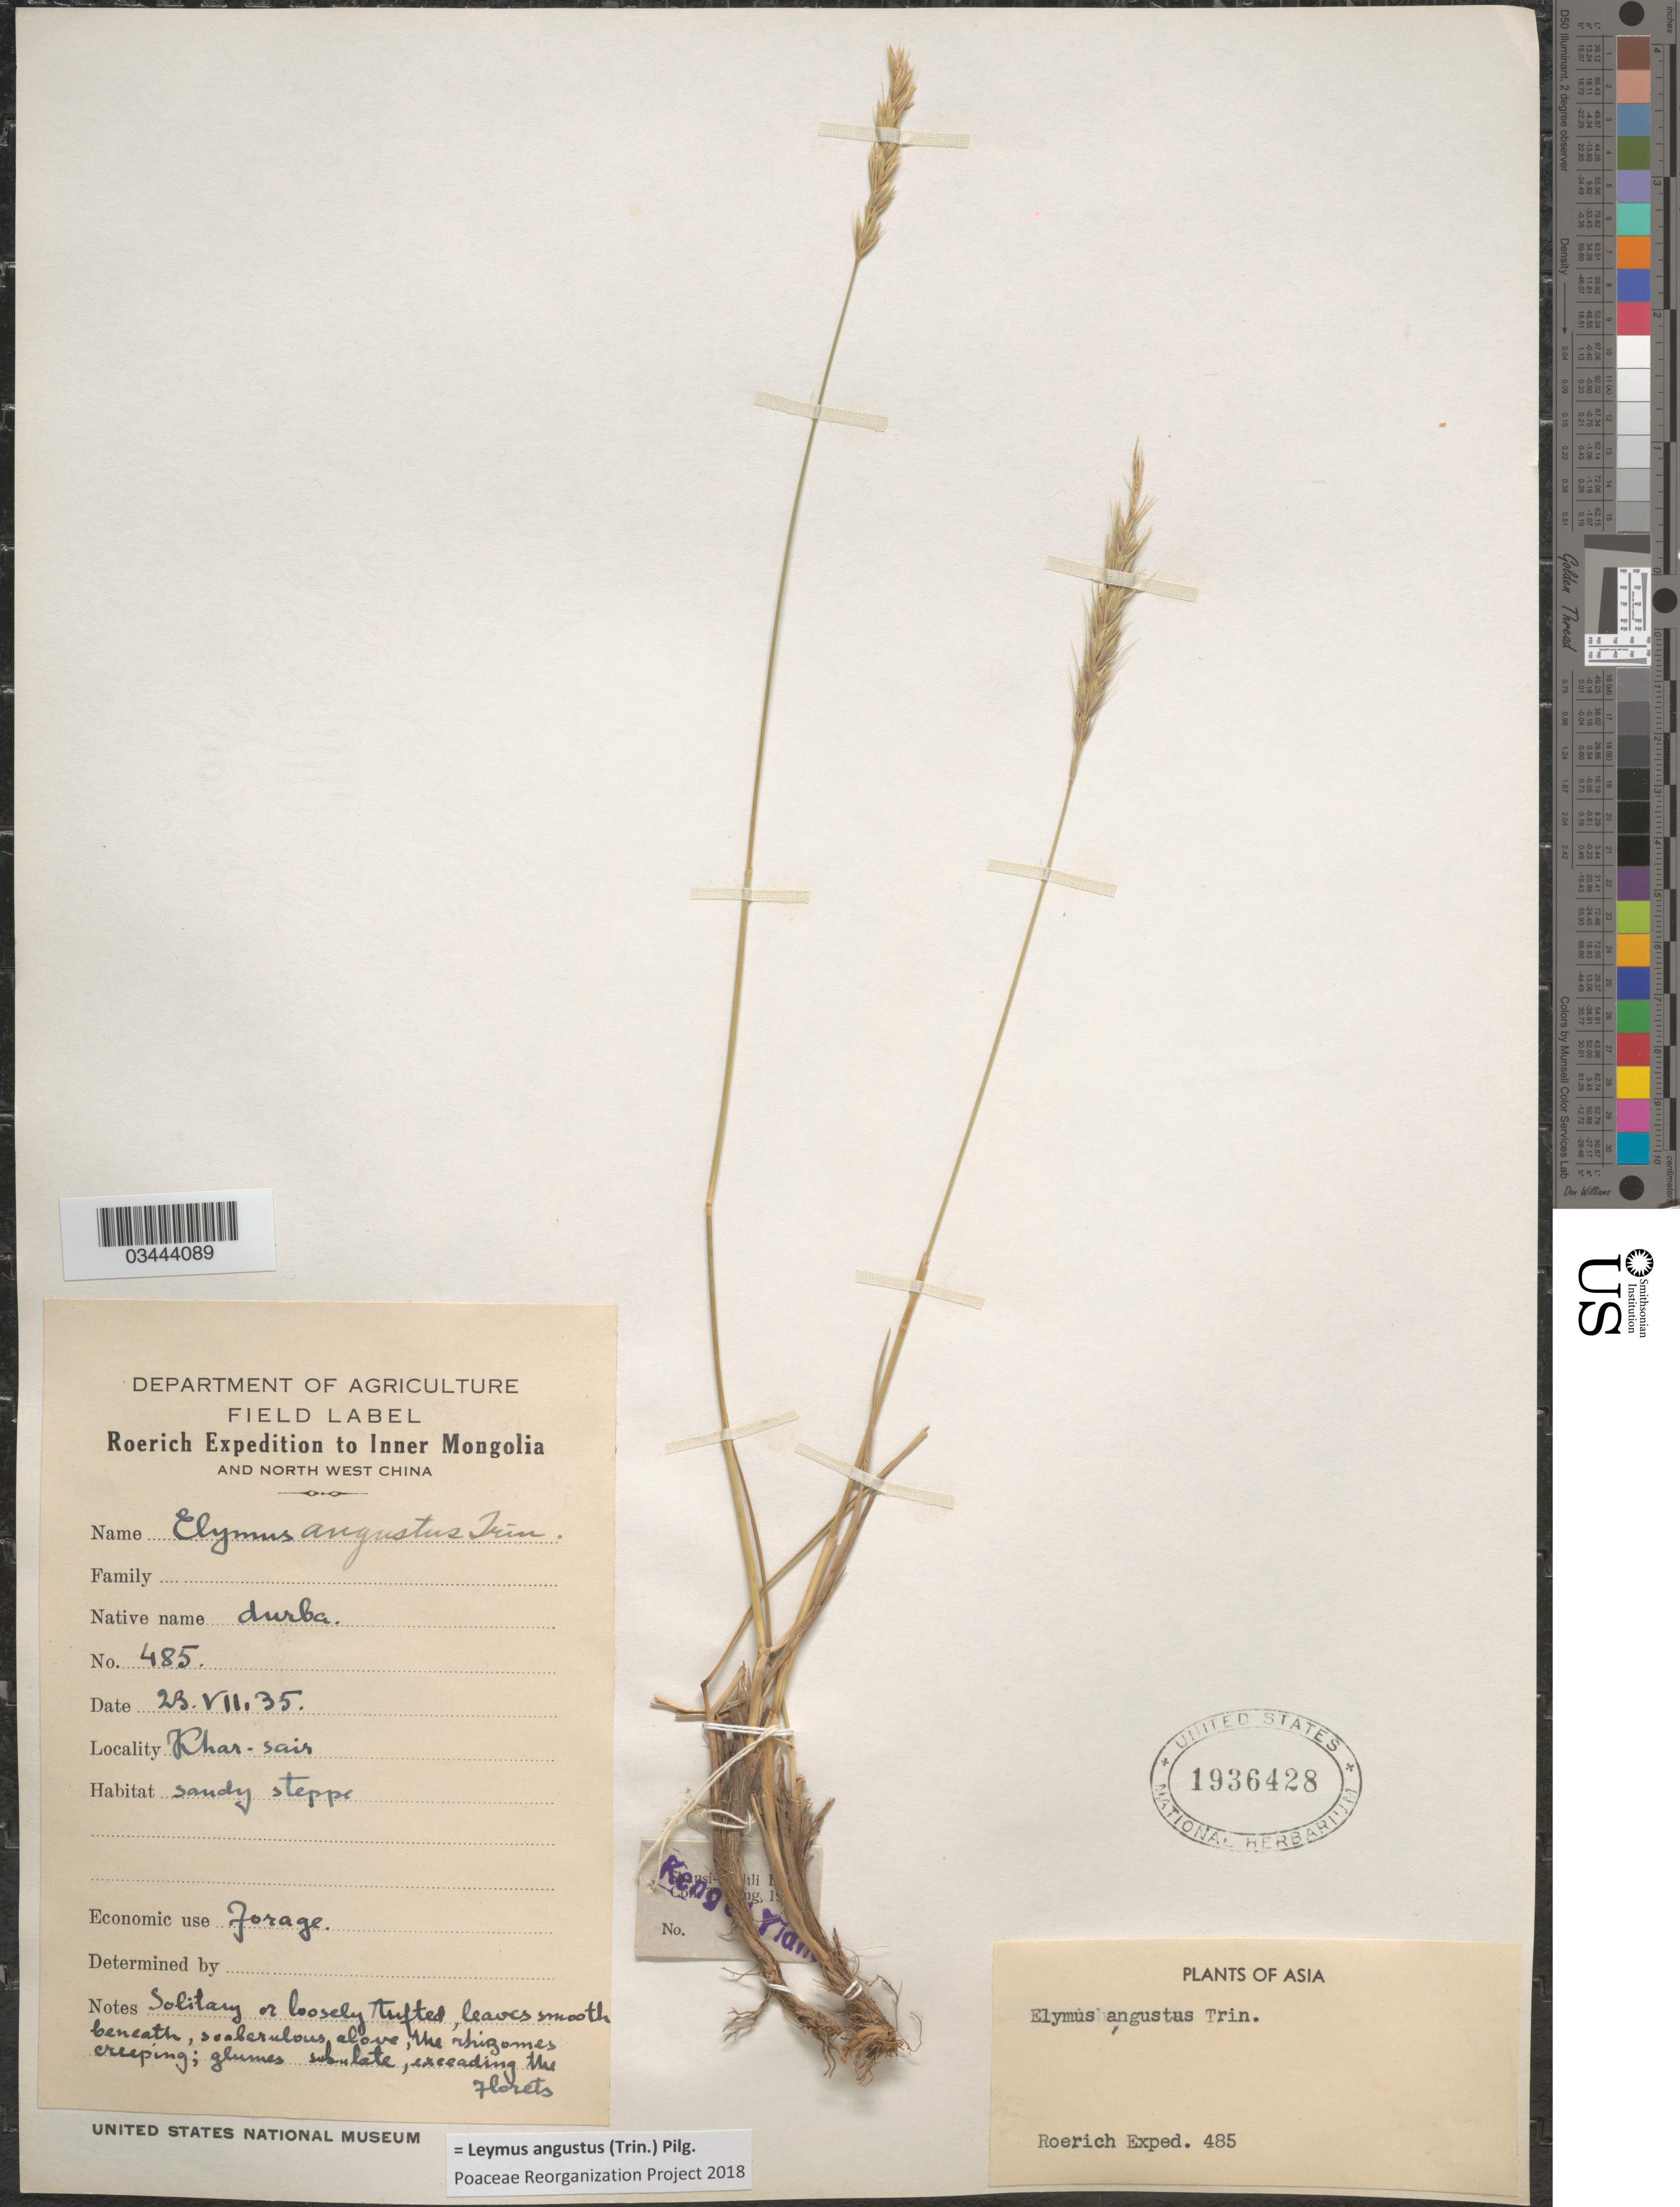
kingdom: Plantae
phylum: Tracheophyta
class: Liliopsida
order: Poales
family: Poaceae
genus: Leymus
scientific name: Leymus angustus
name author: (Trin.) Pilg.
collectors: Roerich Expedition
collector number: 485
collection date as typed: Transcribed d/m/y: 23/7/35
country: China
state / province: Nei Monggol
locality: To Inner Mongolia and North West China. Khar-Sair. Sandy steppe. Shansi-Chihli Exp. [unsure placement]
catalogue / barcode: US 1936428